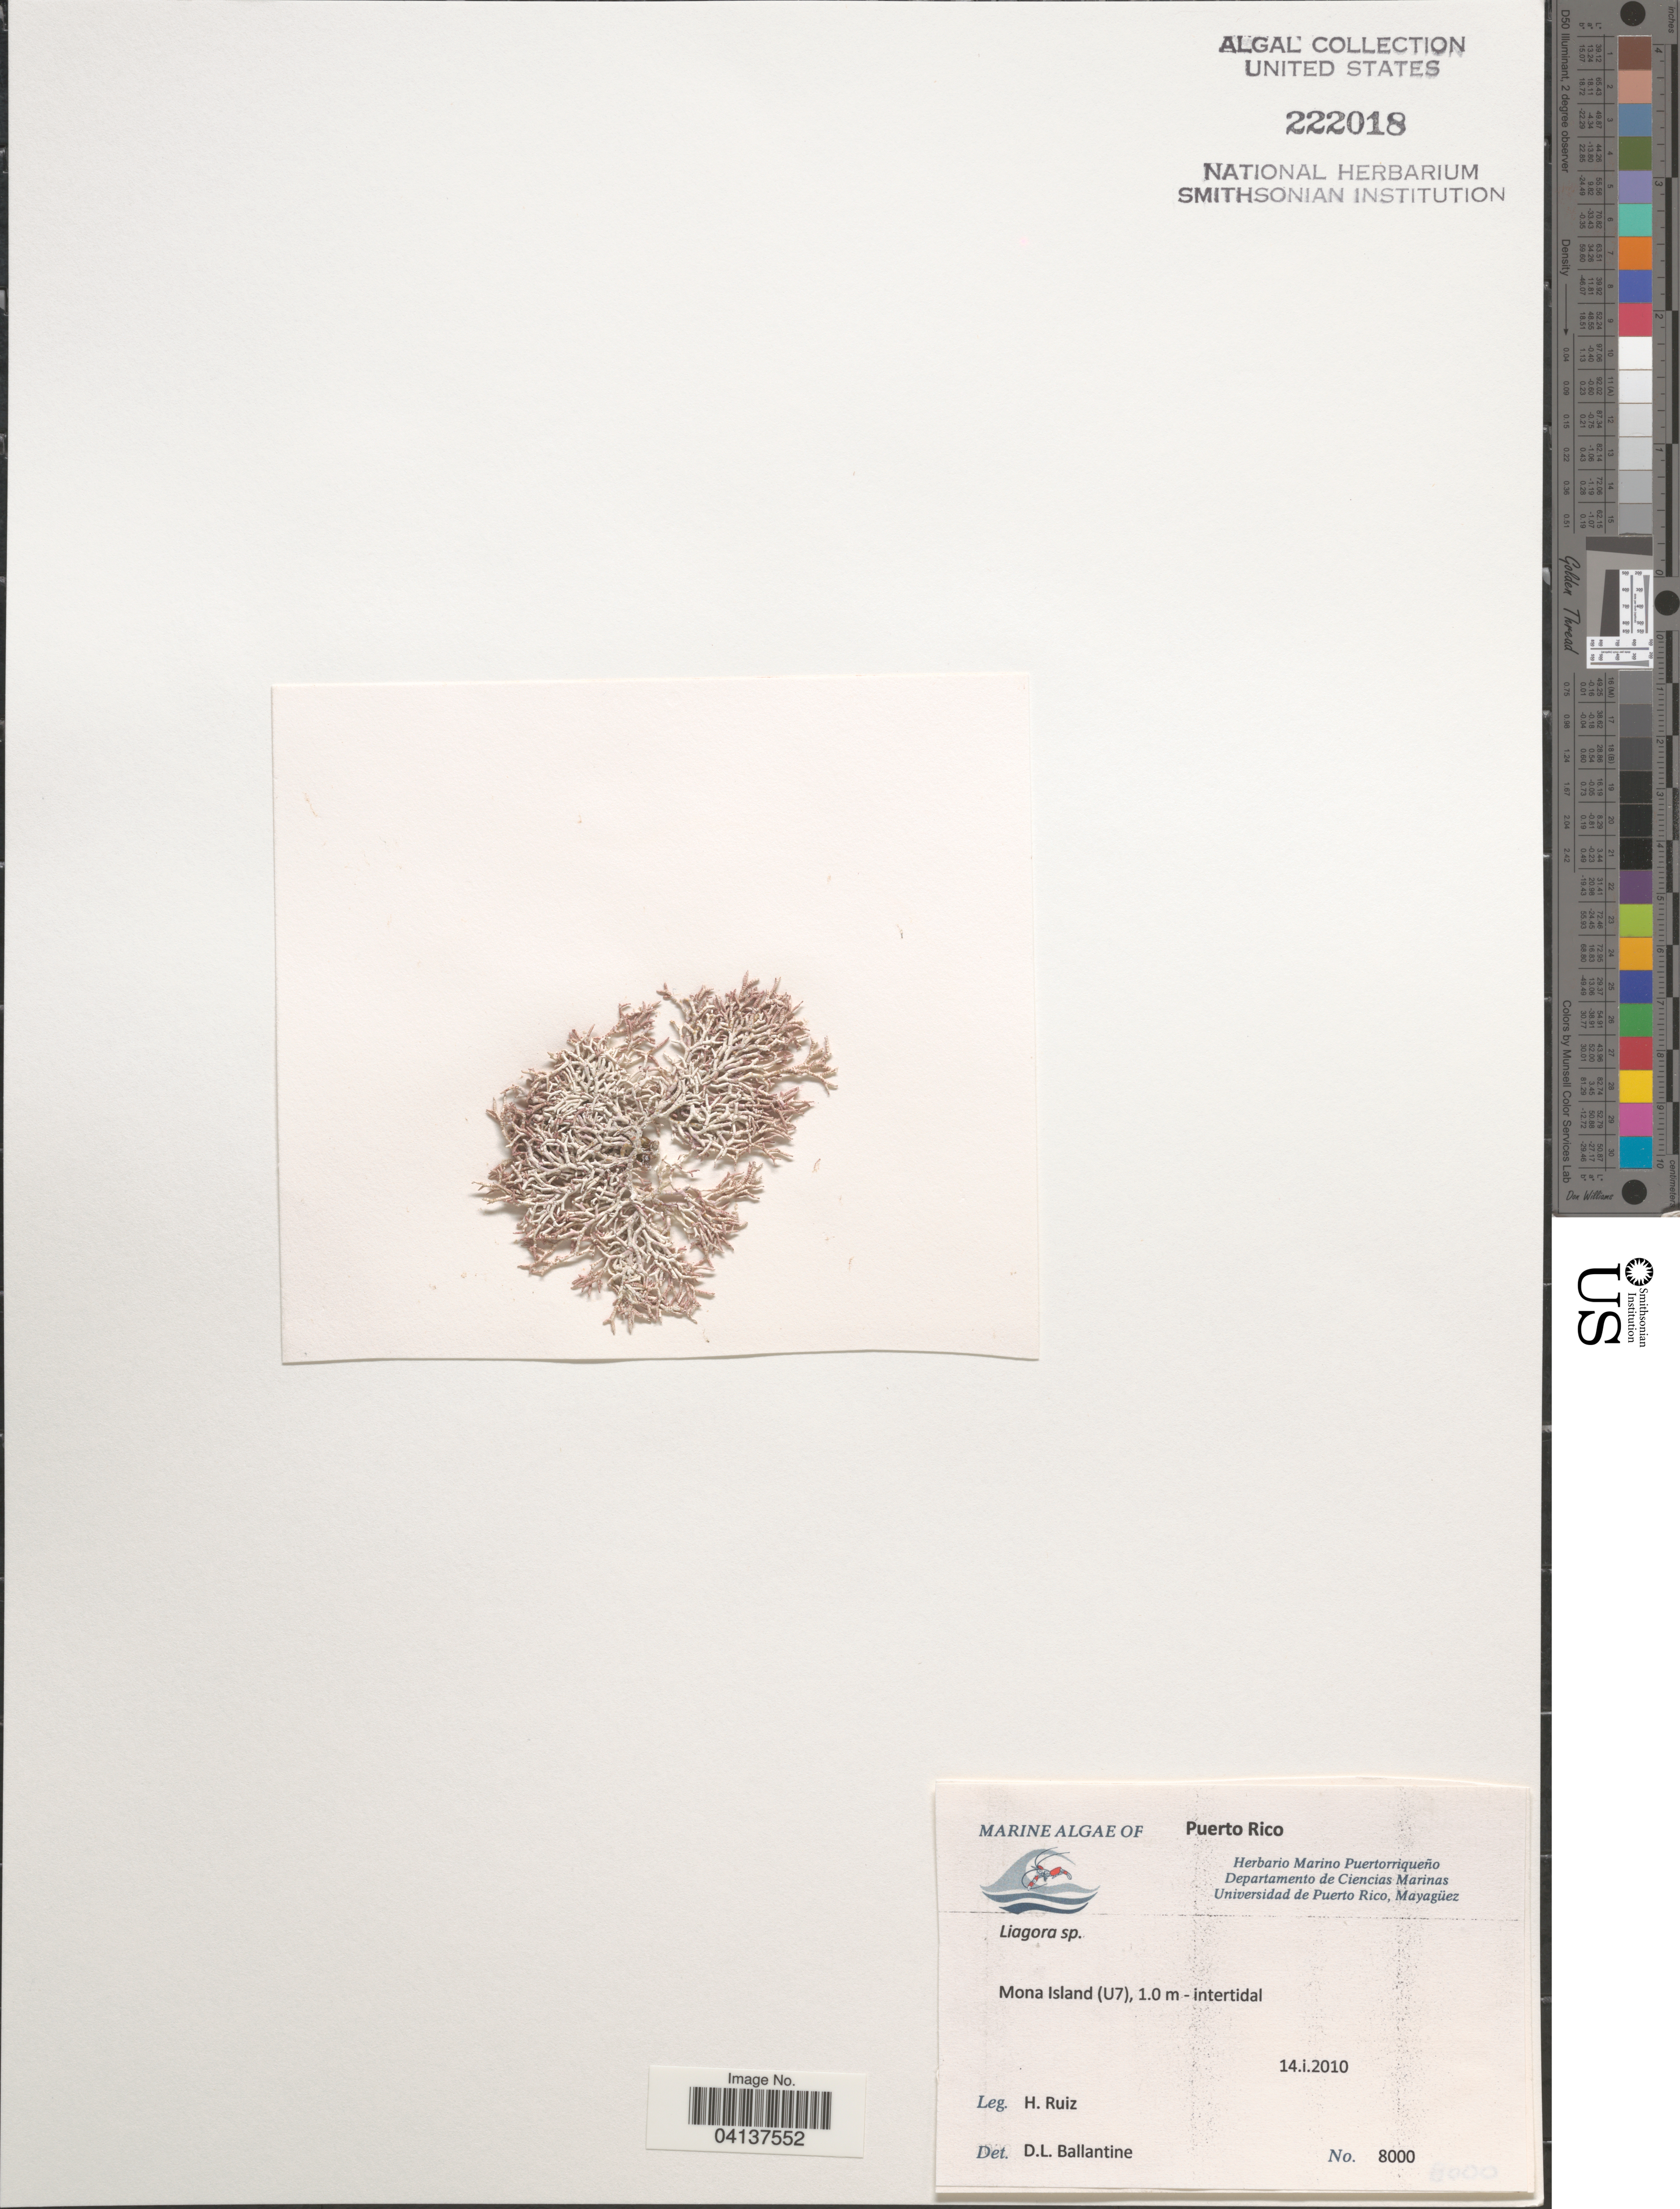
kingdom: Plantae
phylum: Rhodophyta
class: Florideophyceae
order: Nemaliales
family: Liagoraceae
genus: Liagora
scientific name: Liagora sp.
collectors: H. Ruiz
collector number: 8000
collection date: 2010-01-14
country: Puerto Rico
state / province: Mayaguëz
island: Mona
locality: Mona Island (U7).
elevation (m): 1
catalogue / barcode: US 222018